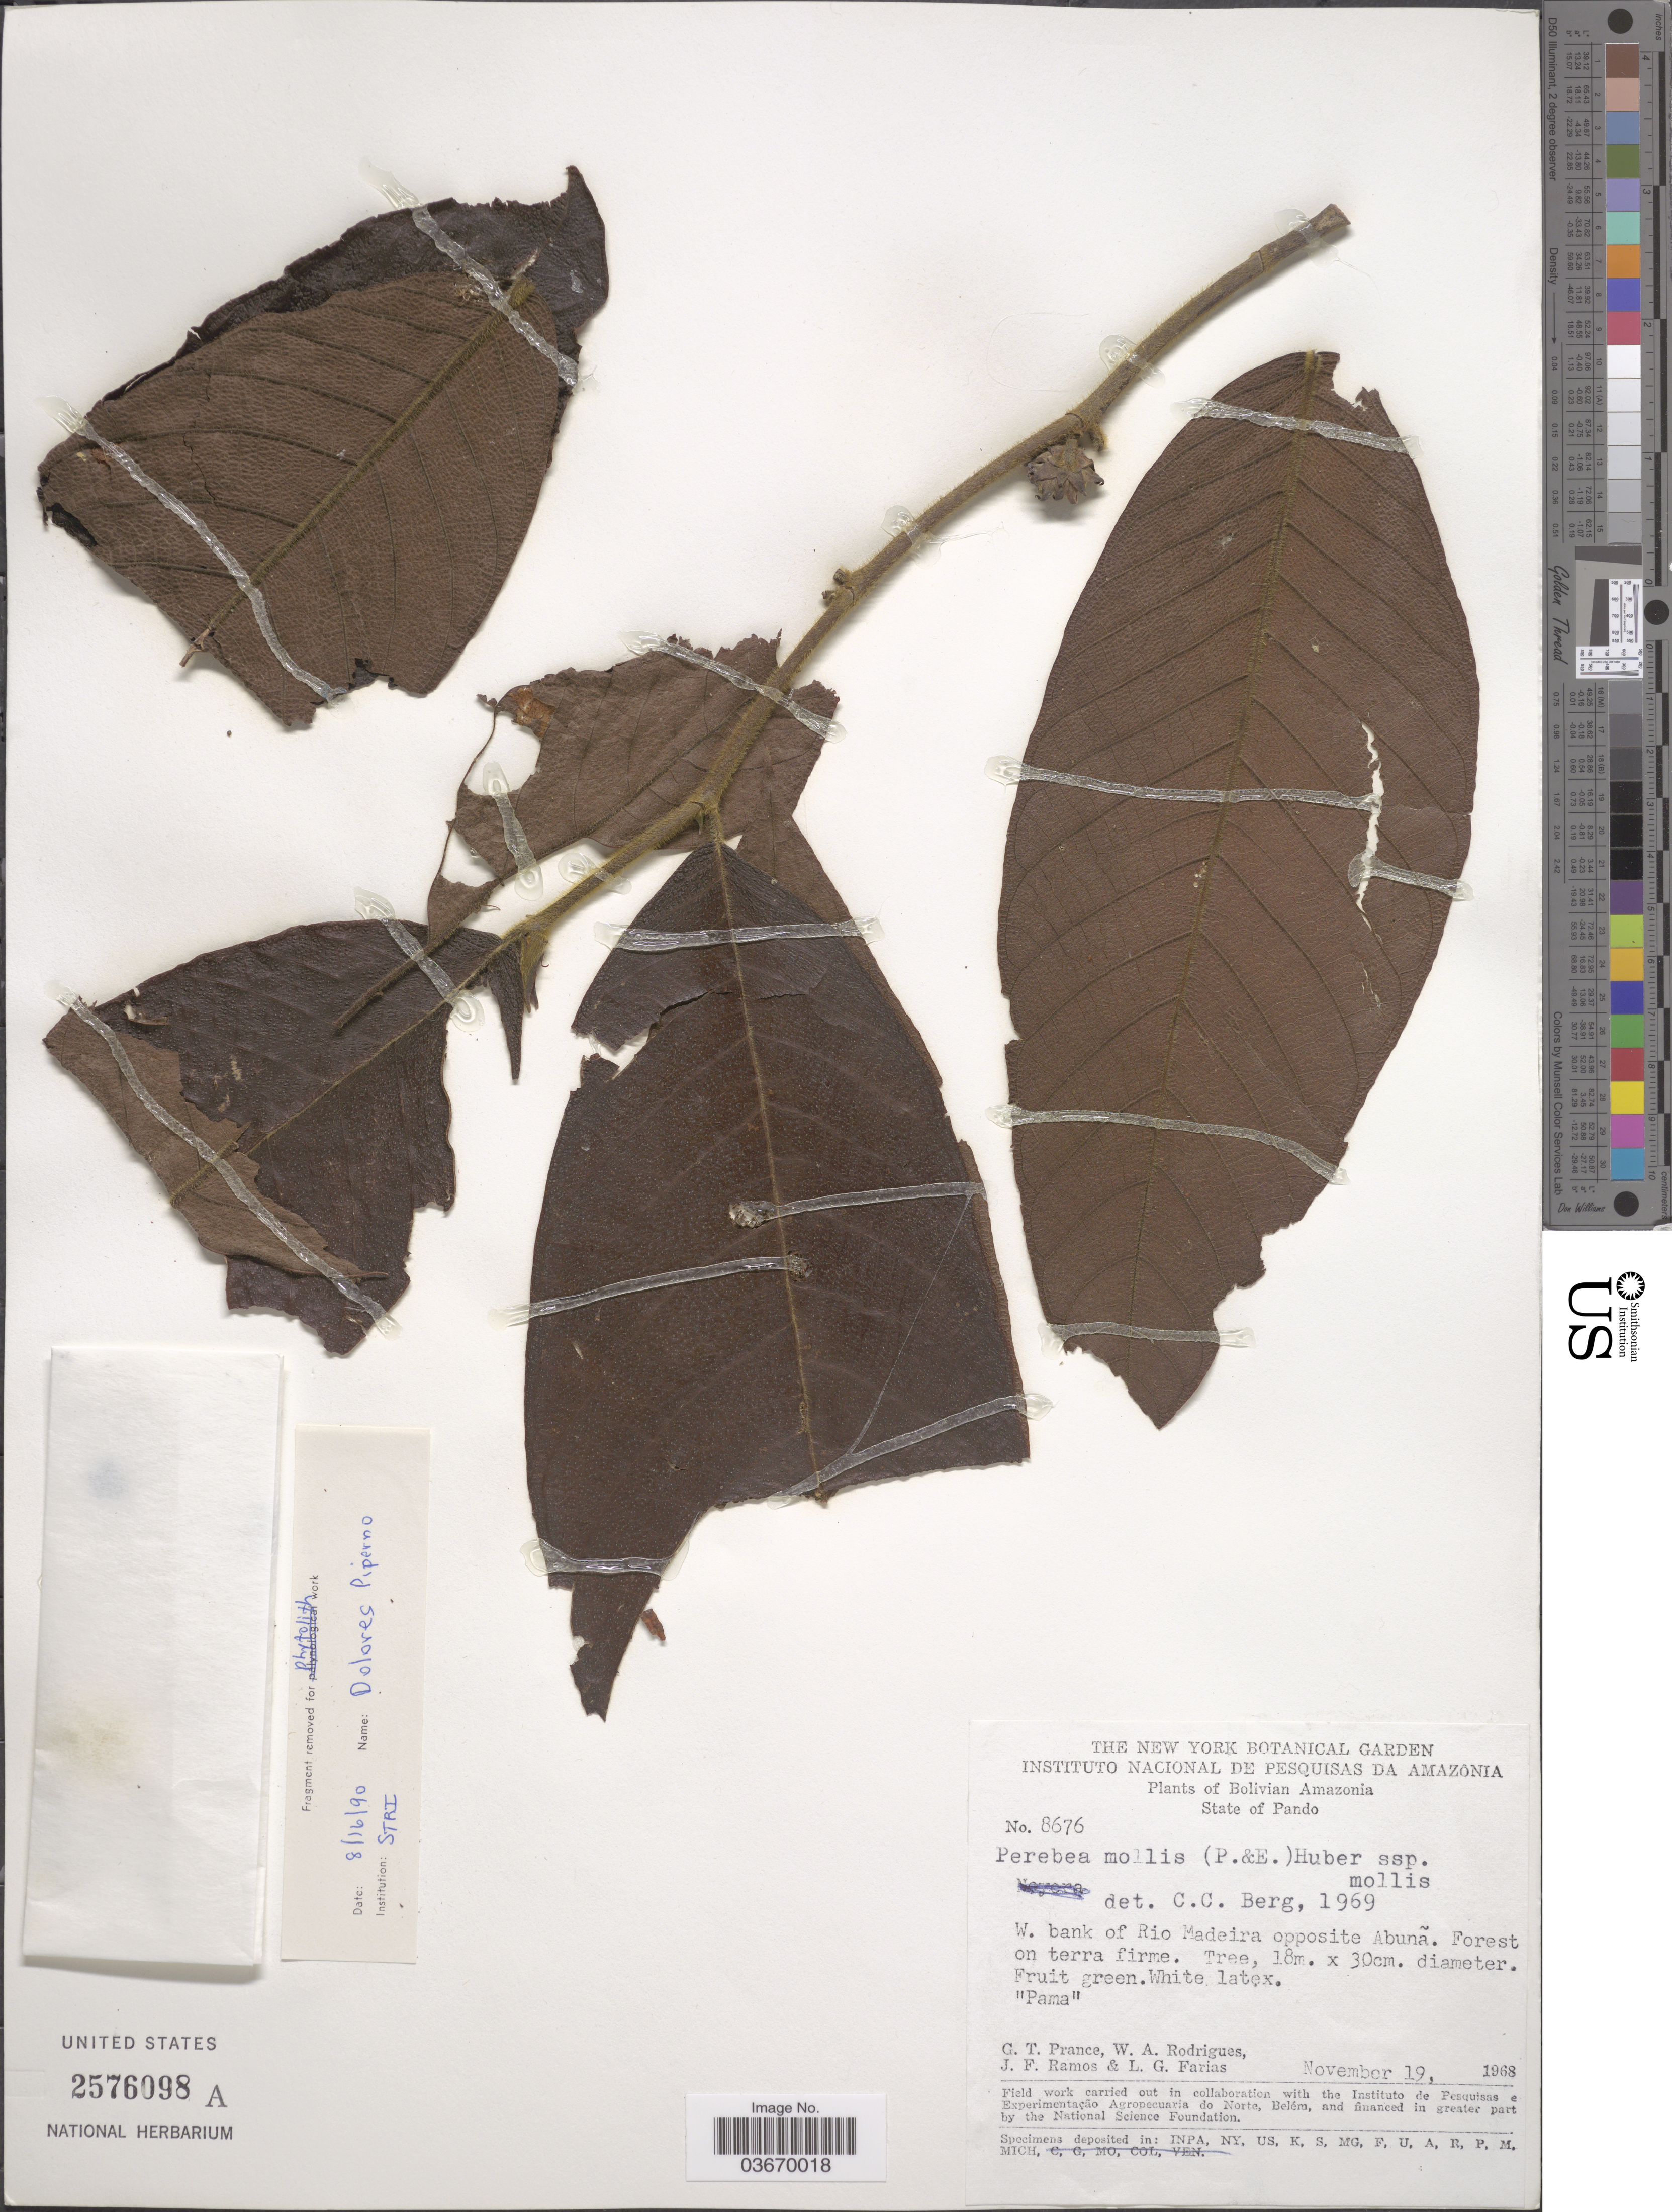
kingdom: Plantae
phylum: Tracheophyta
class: Magnoliopsida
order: Rosales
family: Moraceae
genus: Perebea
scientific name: Perebea mollis subsp. mollis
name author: (Poepp. & Endl.) Huber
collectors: G. T. Prance, W. A. Rodrigues, J. F. Ramos & L. G. Farias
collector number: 8676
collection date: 1968-11-19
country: Bolivia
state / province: Pando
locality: Bolivian Amazonia. W. bank of Rio Madeira opposite Abuña.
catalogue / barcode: US 2576098A